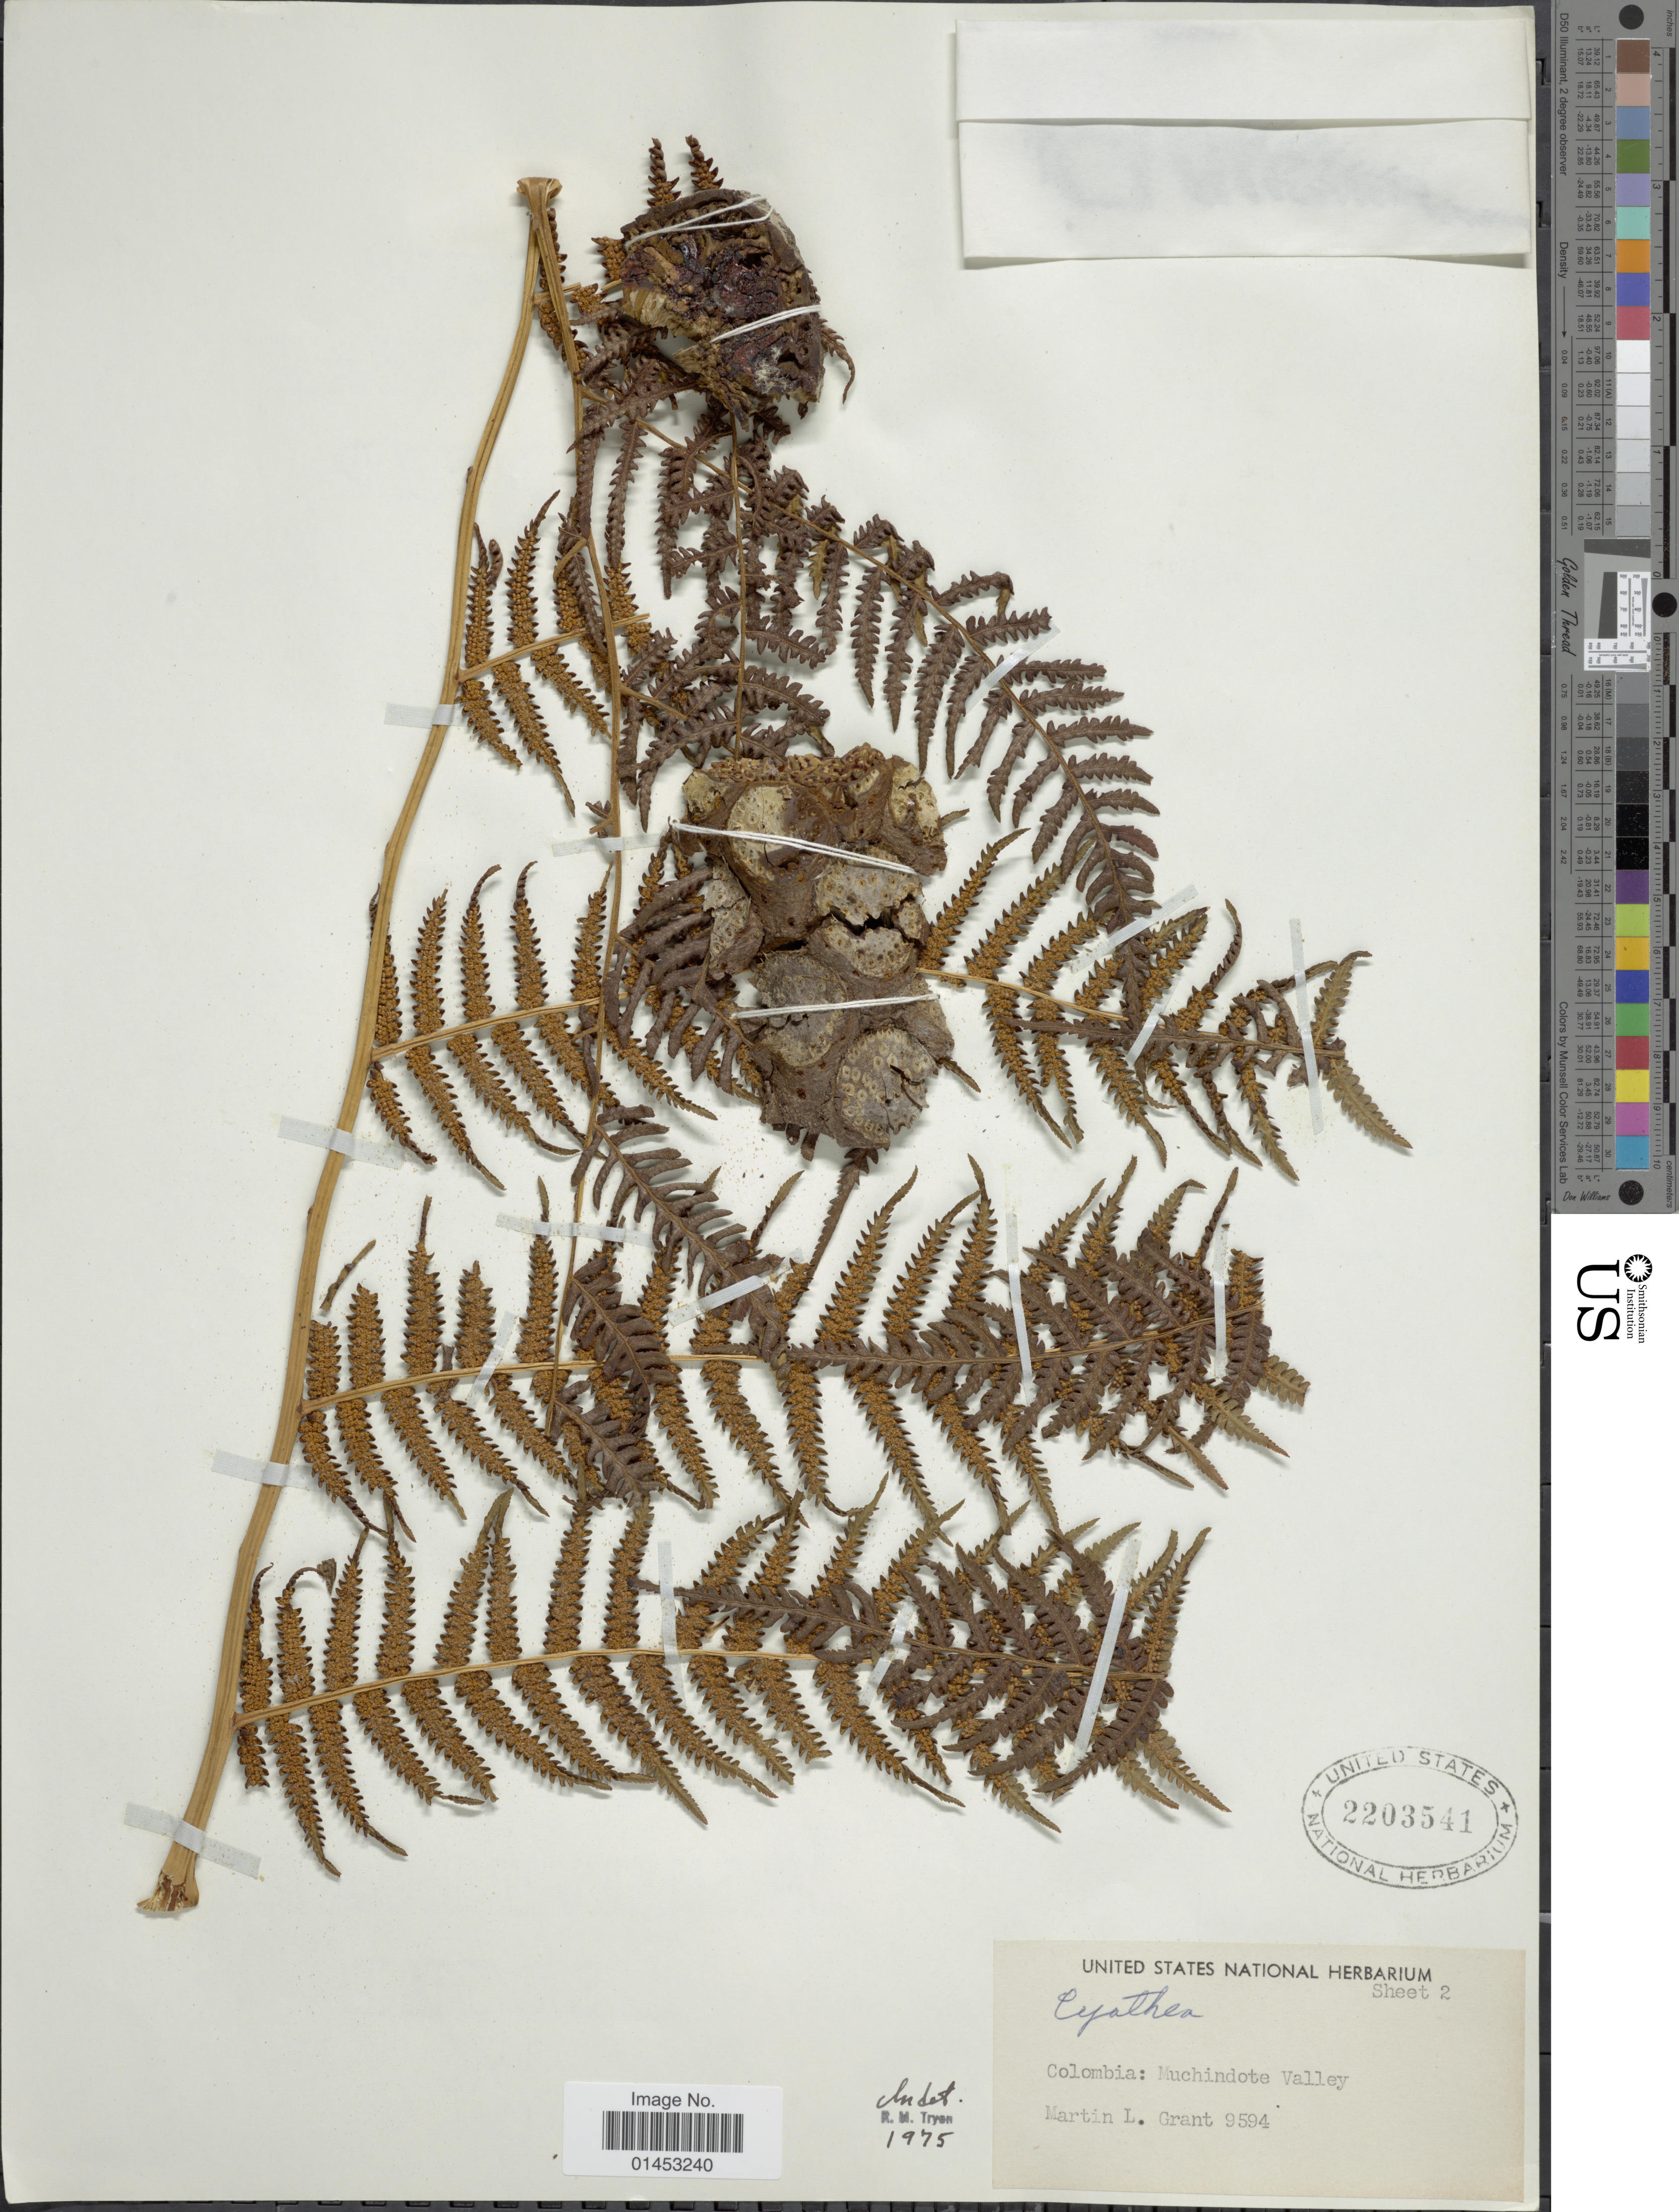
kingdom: Plantae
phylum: Tracheophyta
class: Polypodiopsida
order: Cyatheales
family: Cyatheaceae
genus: Cyathea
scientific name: Cyathea sp.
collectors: M. L. Grant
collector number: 9594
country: Colombia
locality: Colombia: Muchindote valley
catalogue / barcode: US 2203541